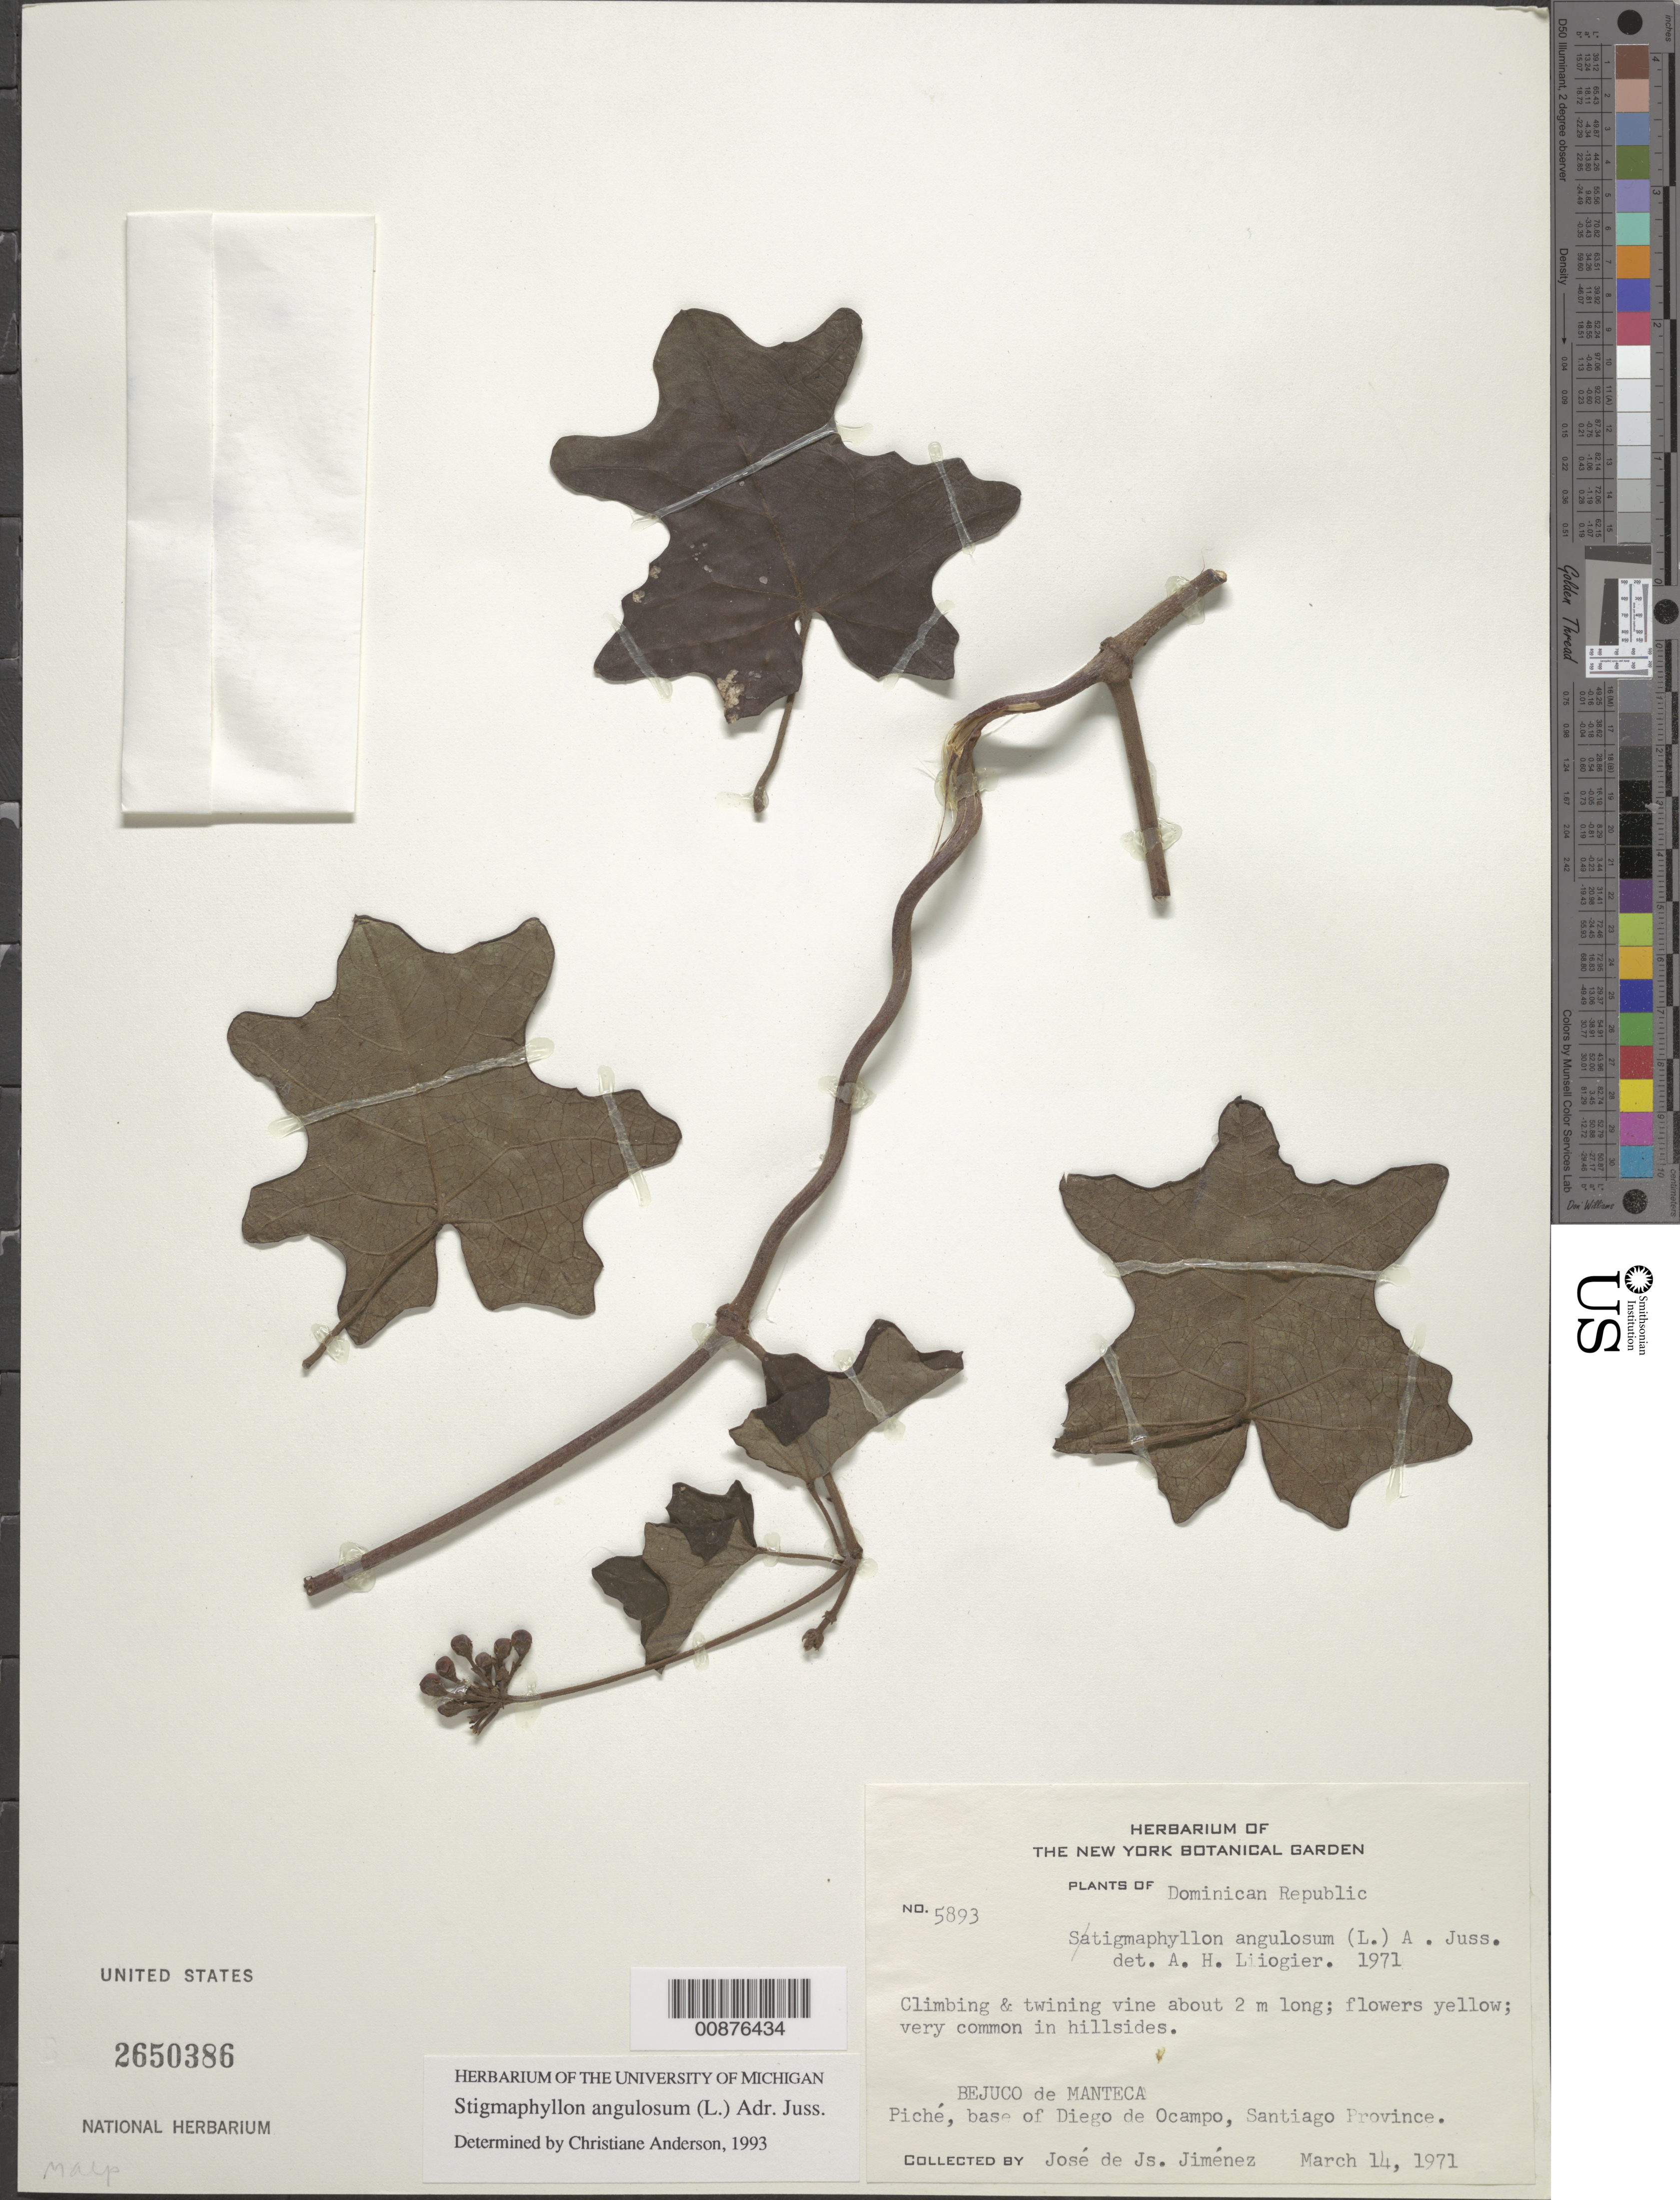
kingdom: Plantae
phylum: Tracheophyta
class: Magnoliopsida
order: Malpighiales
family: Malpighiaceae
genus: Stigmaphyllon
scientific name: Stigmaphyllon angulosum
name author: (L.) A. Juss.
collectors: J. J. Jiménez Almonte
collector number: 5893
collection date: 1971-03-14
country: Dominican Republic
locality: Bejuco de Manteca. Piché, base of Diego de Ocampo, Santiago Province.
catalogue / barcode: US 2650386